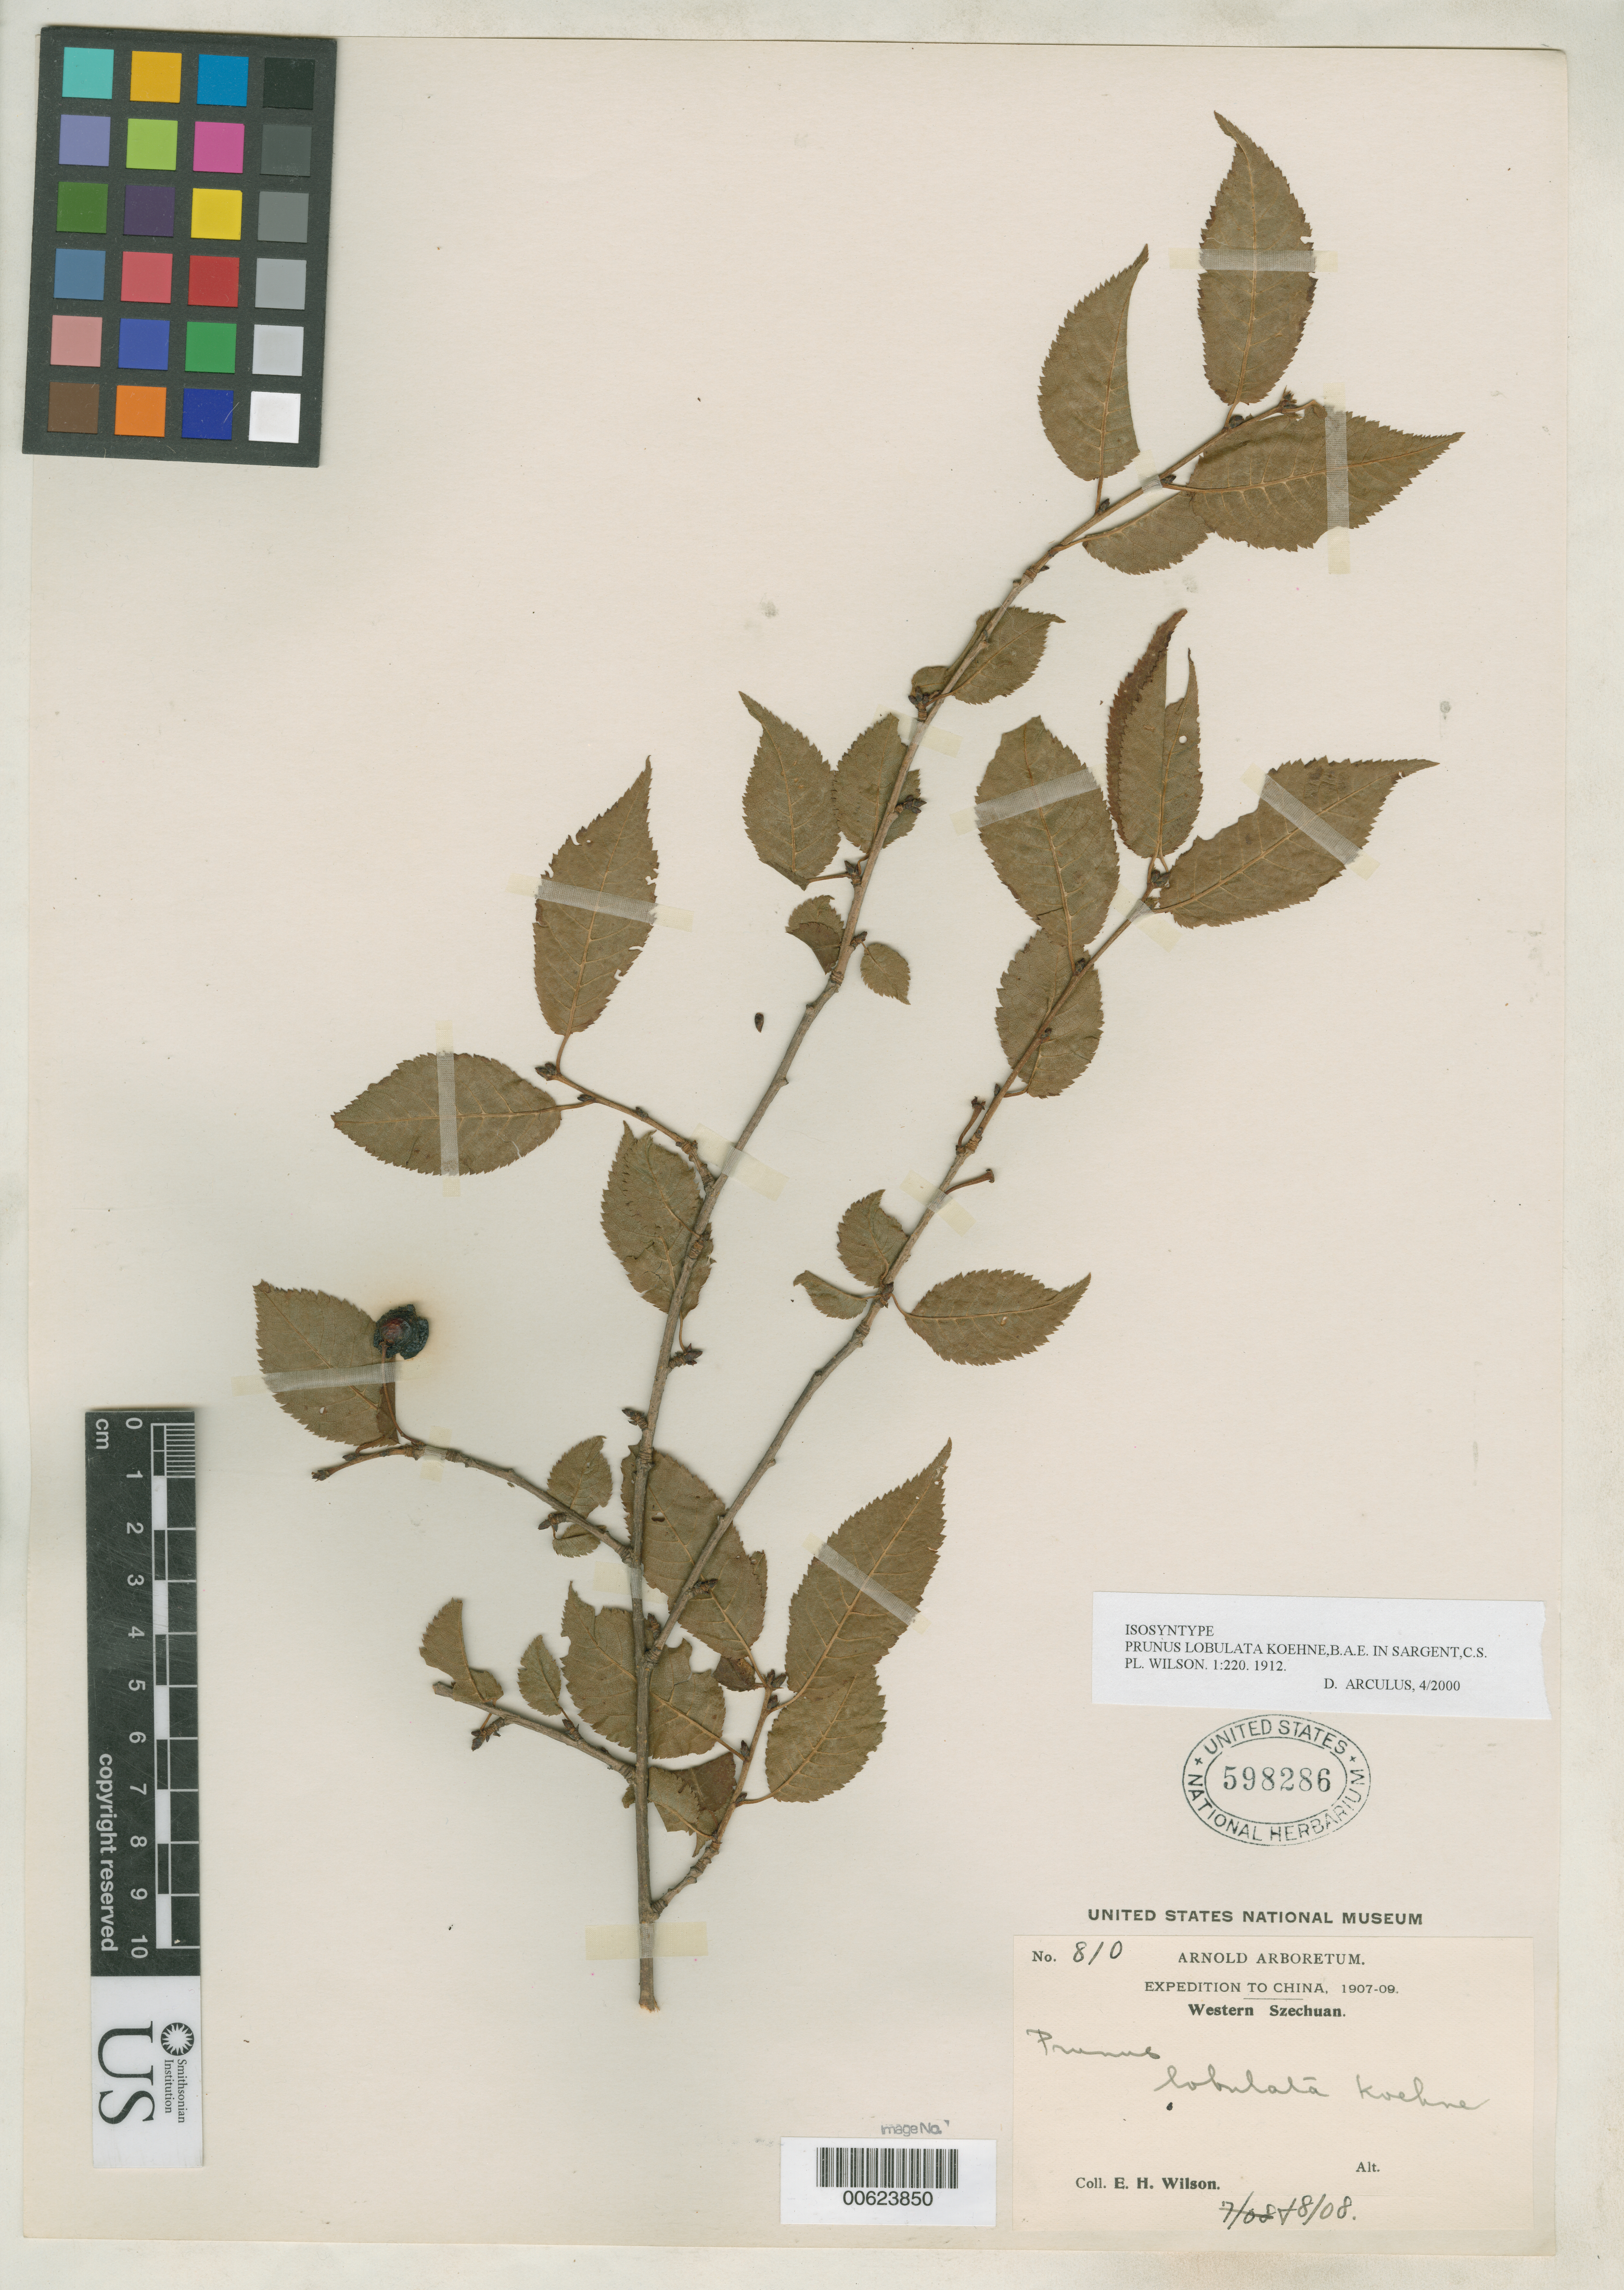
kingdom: Plantae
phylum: Tracheophyta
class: Magnoliopsida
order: Rosales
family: Rosaceae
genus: Prunus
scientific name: Prunus lobulata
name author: Koehne in Sarg.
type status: Isosyntype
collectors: E. H. Wilson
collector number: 810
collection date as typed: Aug 1908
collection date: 1908-08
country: China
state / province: Sichuan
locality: Western Szechwan.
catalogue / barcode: US 598286